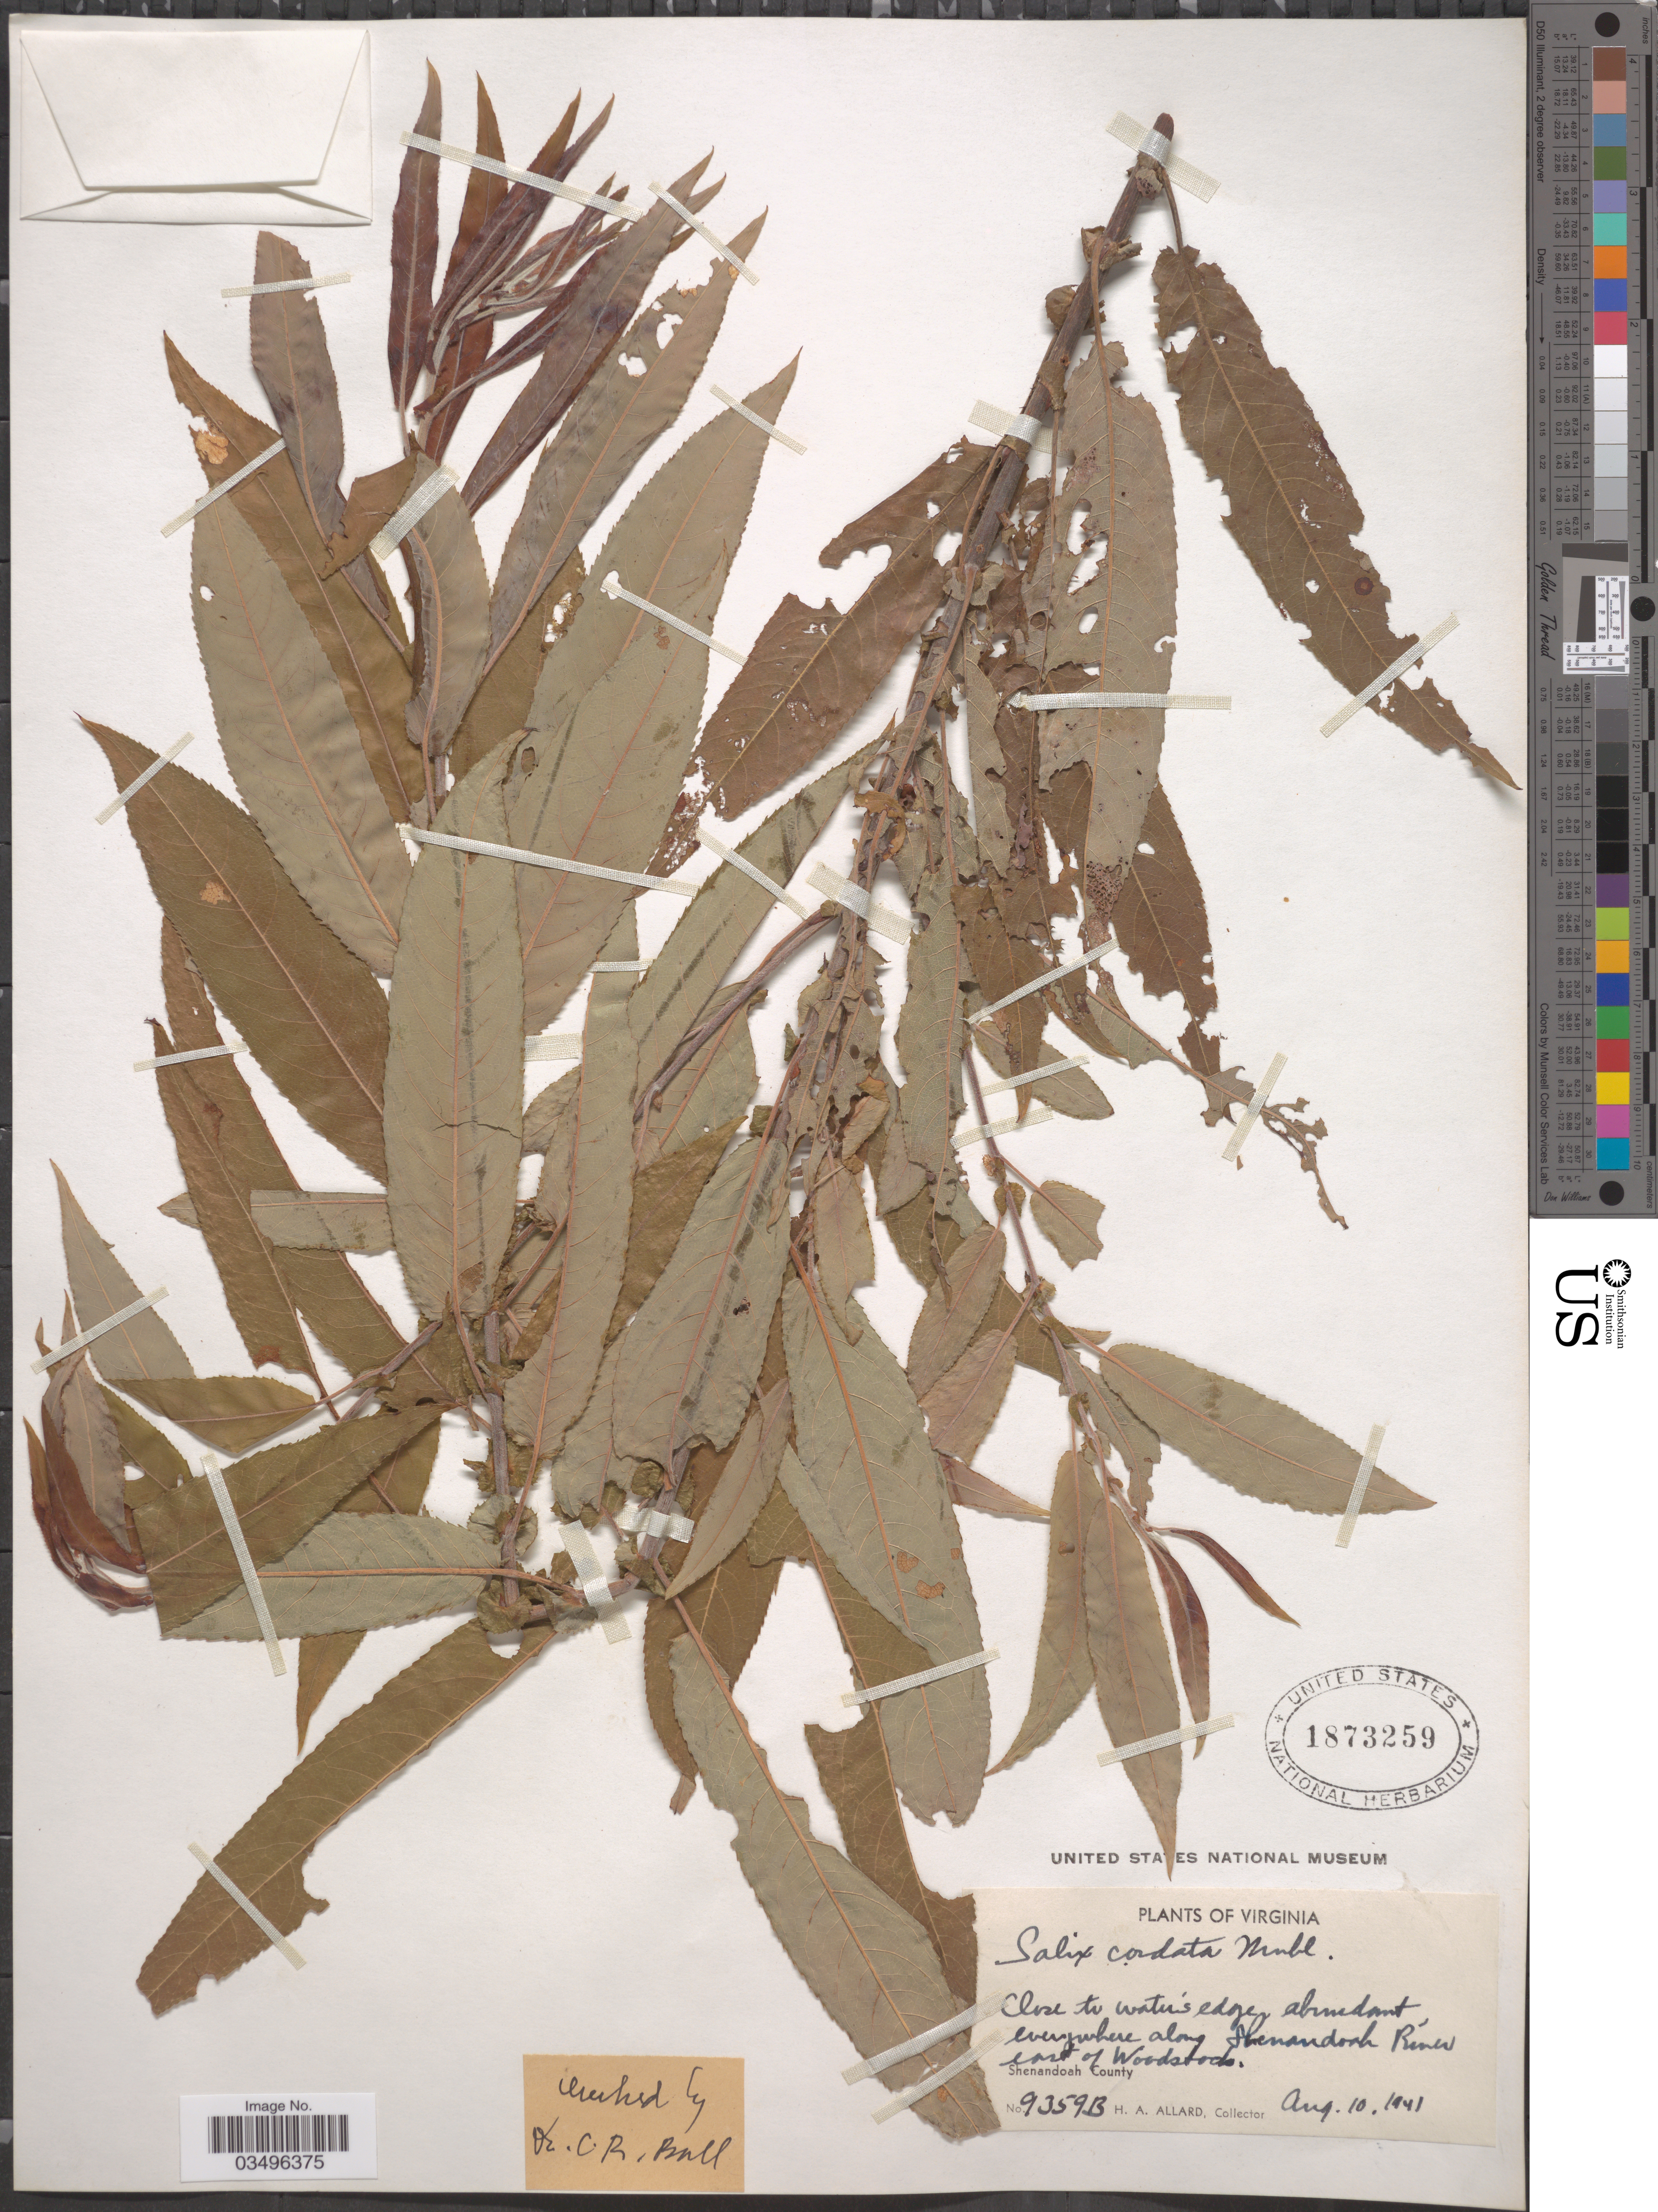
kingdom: Plantae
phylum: Tracheophyta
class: Magnoliopsida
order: Malpighiales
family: Salicaceae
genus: Salix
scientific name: Salix cordata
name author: Michx.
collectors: H. A. Allard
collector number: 9359B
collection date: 1941-08-10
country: United States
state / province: Virginia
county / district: Shenandoah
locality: Everywhere along Shenandoah River east of Woodstocks. Shenandoah County.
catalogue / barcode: US 1873259